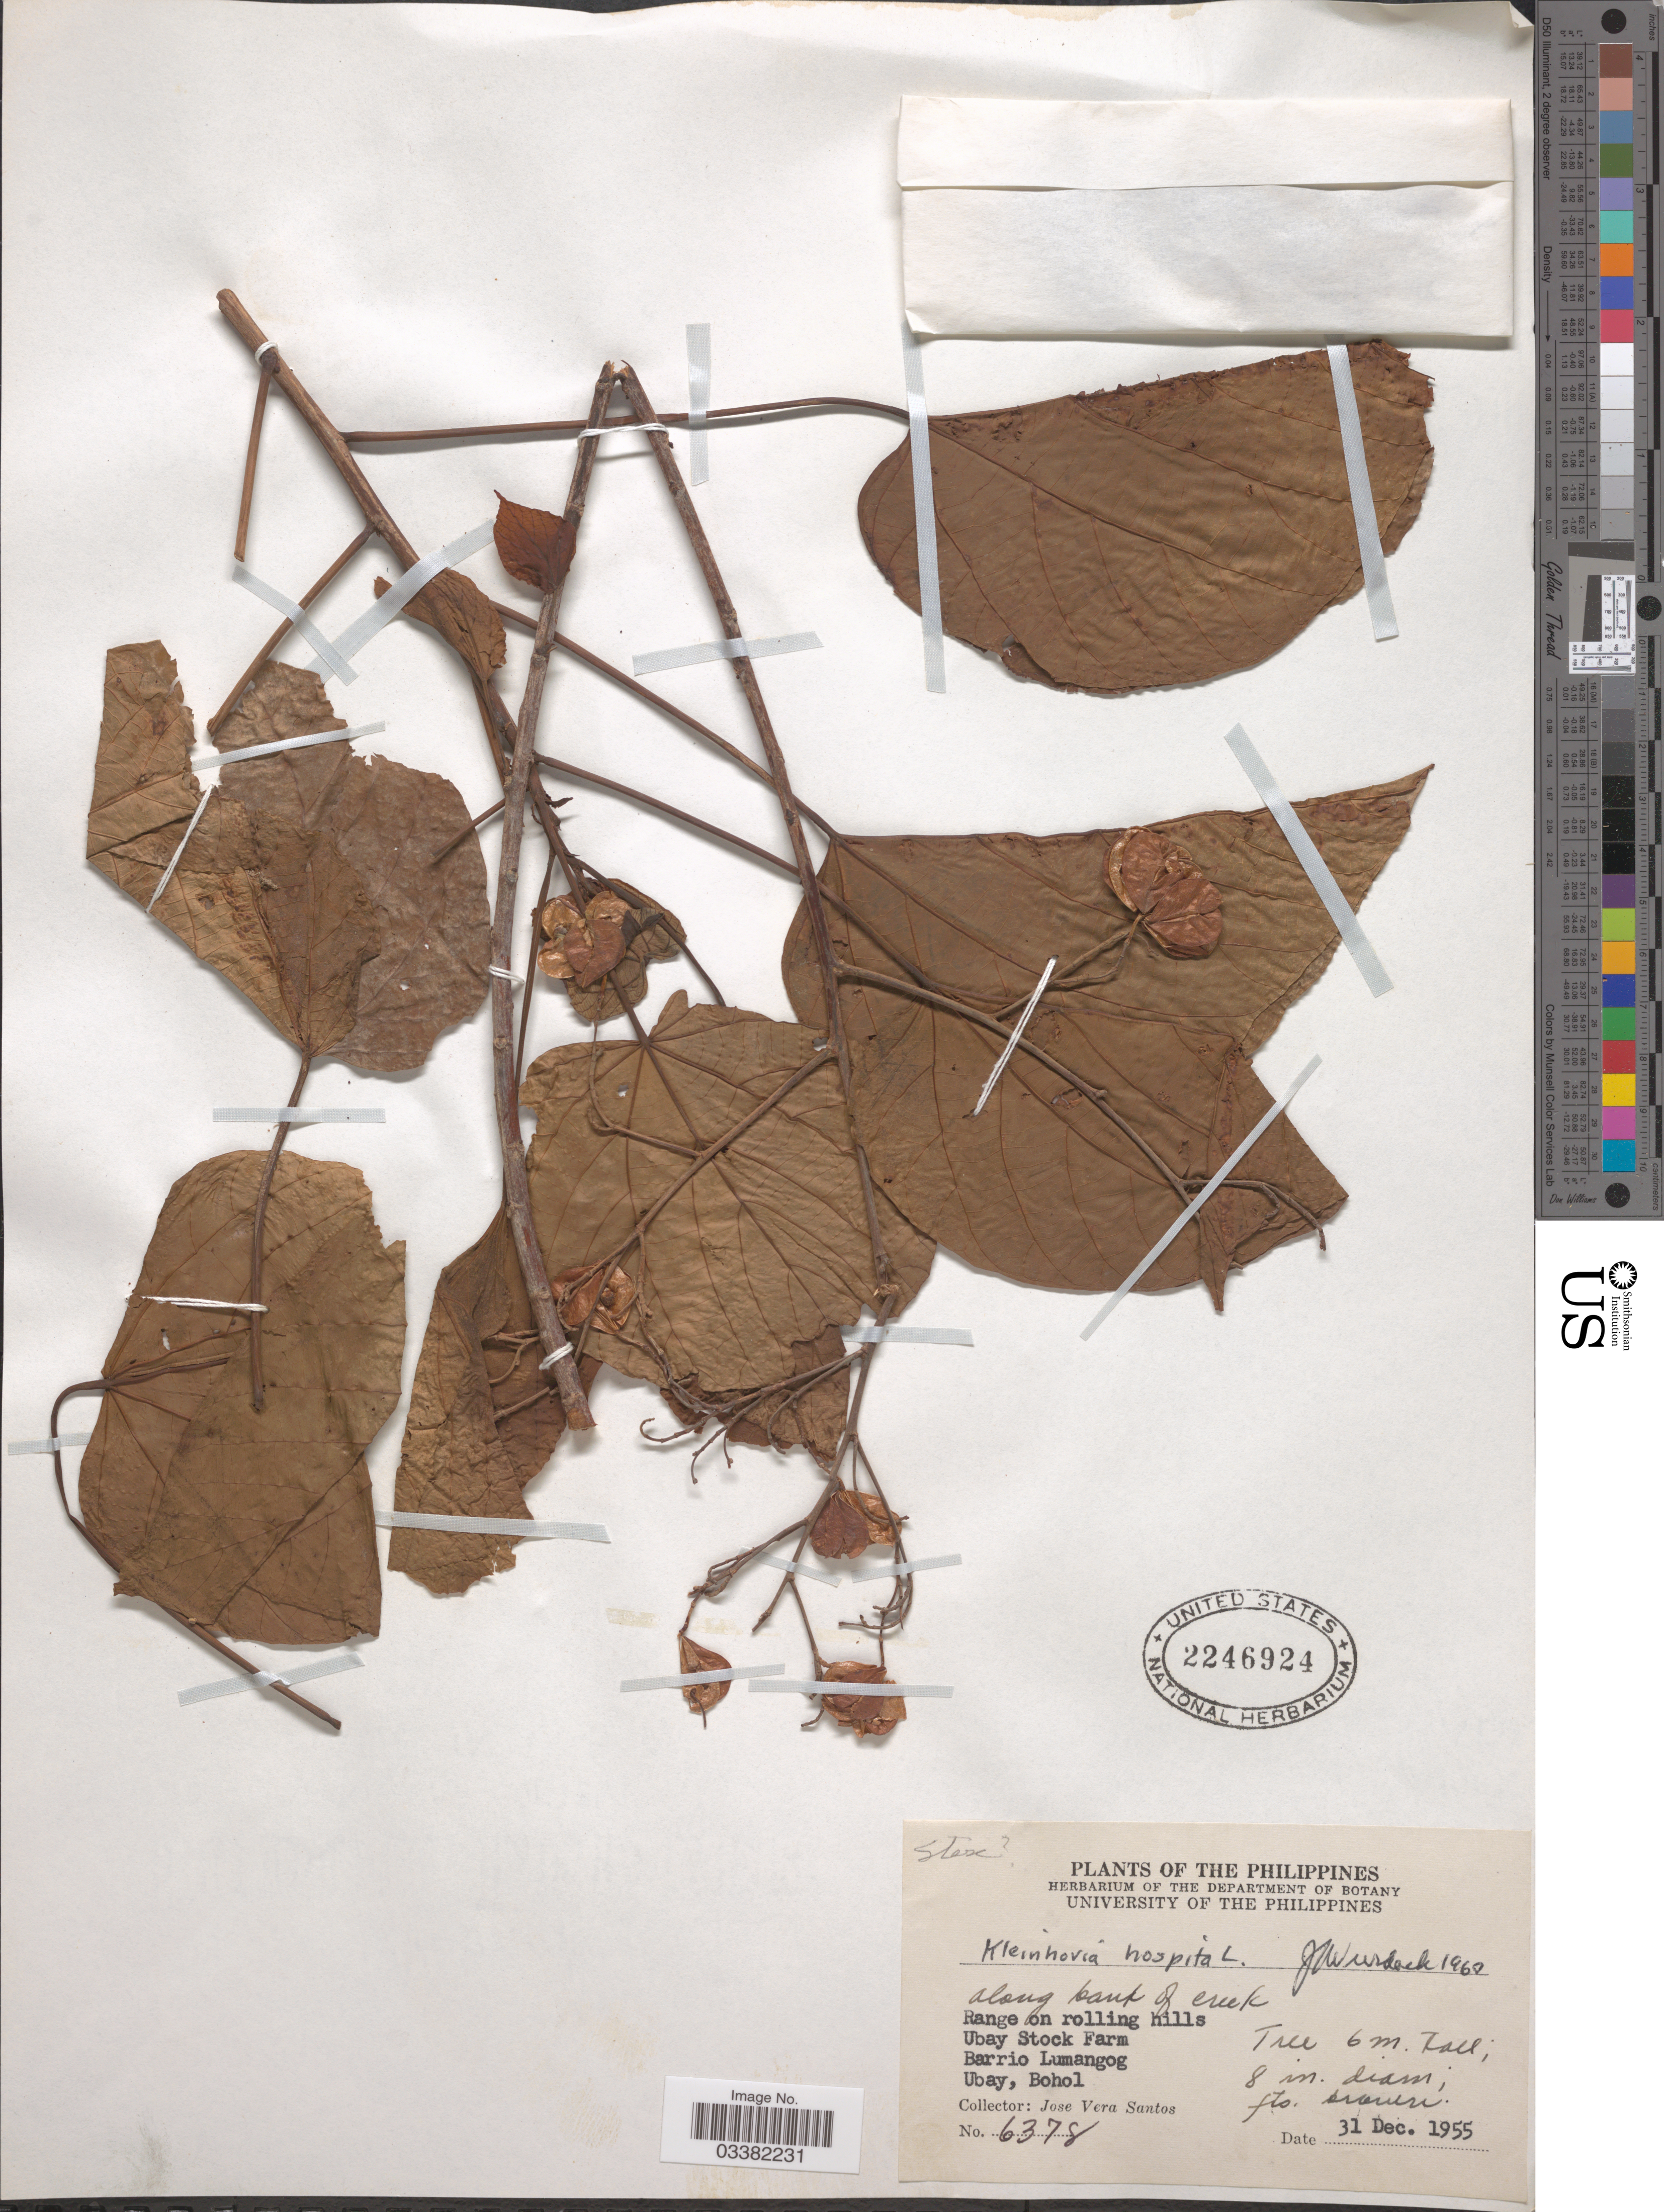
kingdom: Plantae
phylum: Tracheophyta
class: Magnoliopsida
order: Malvales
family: Malvaceae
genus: Kleinhovia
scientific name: Kleinhovia hospita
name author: L.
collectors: J. V. Santos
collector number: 6378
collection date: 1955-12-31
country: Philippines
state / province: Central Visayas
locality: Along bank of creek. Range on rolling hills. Ubay Stock Farm. Barrio Lumangog. Ubay, Bohol.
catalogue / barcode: US 2246924